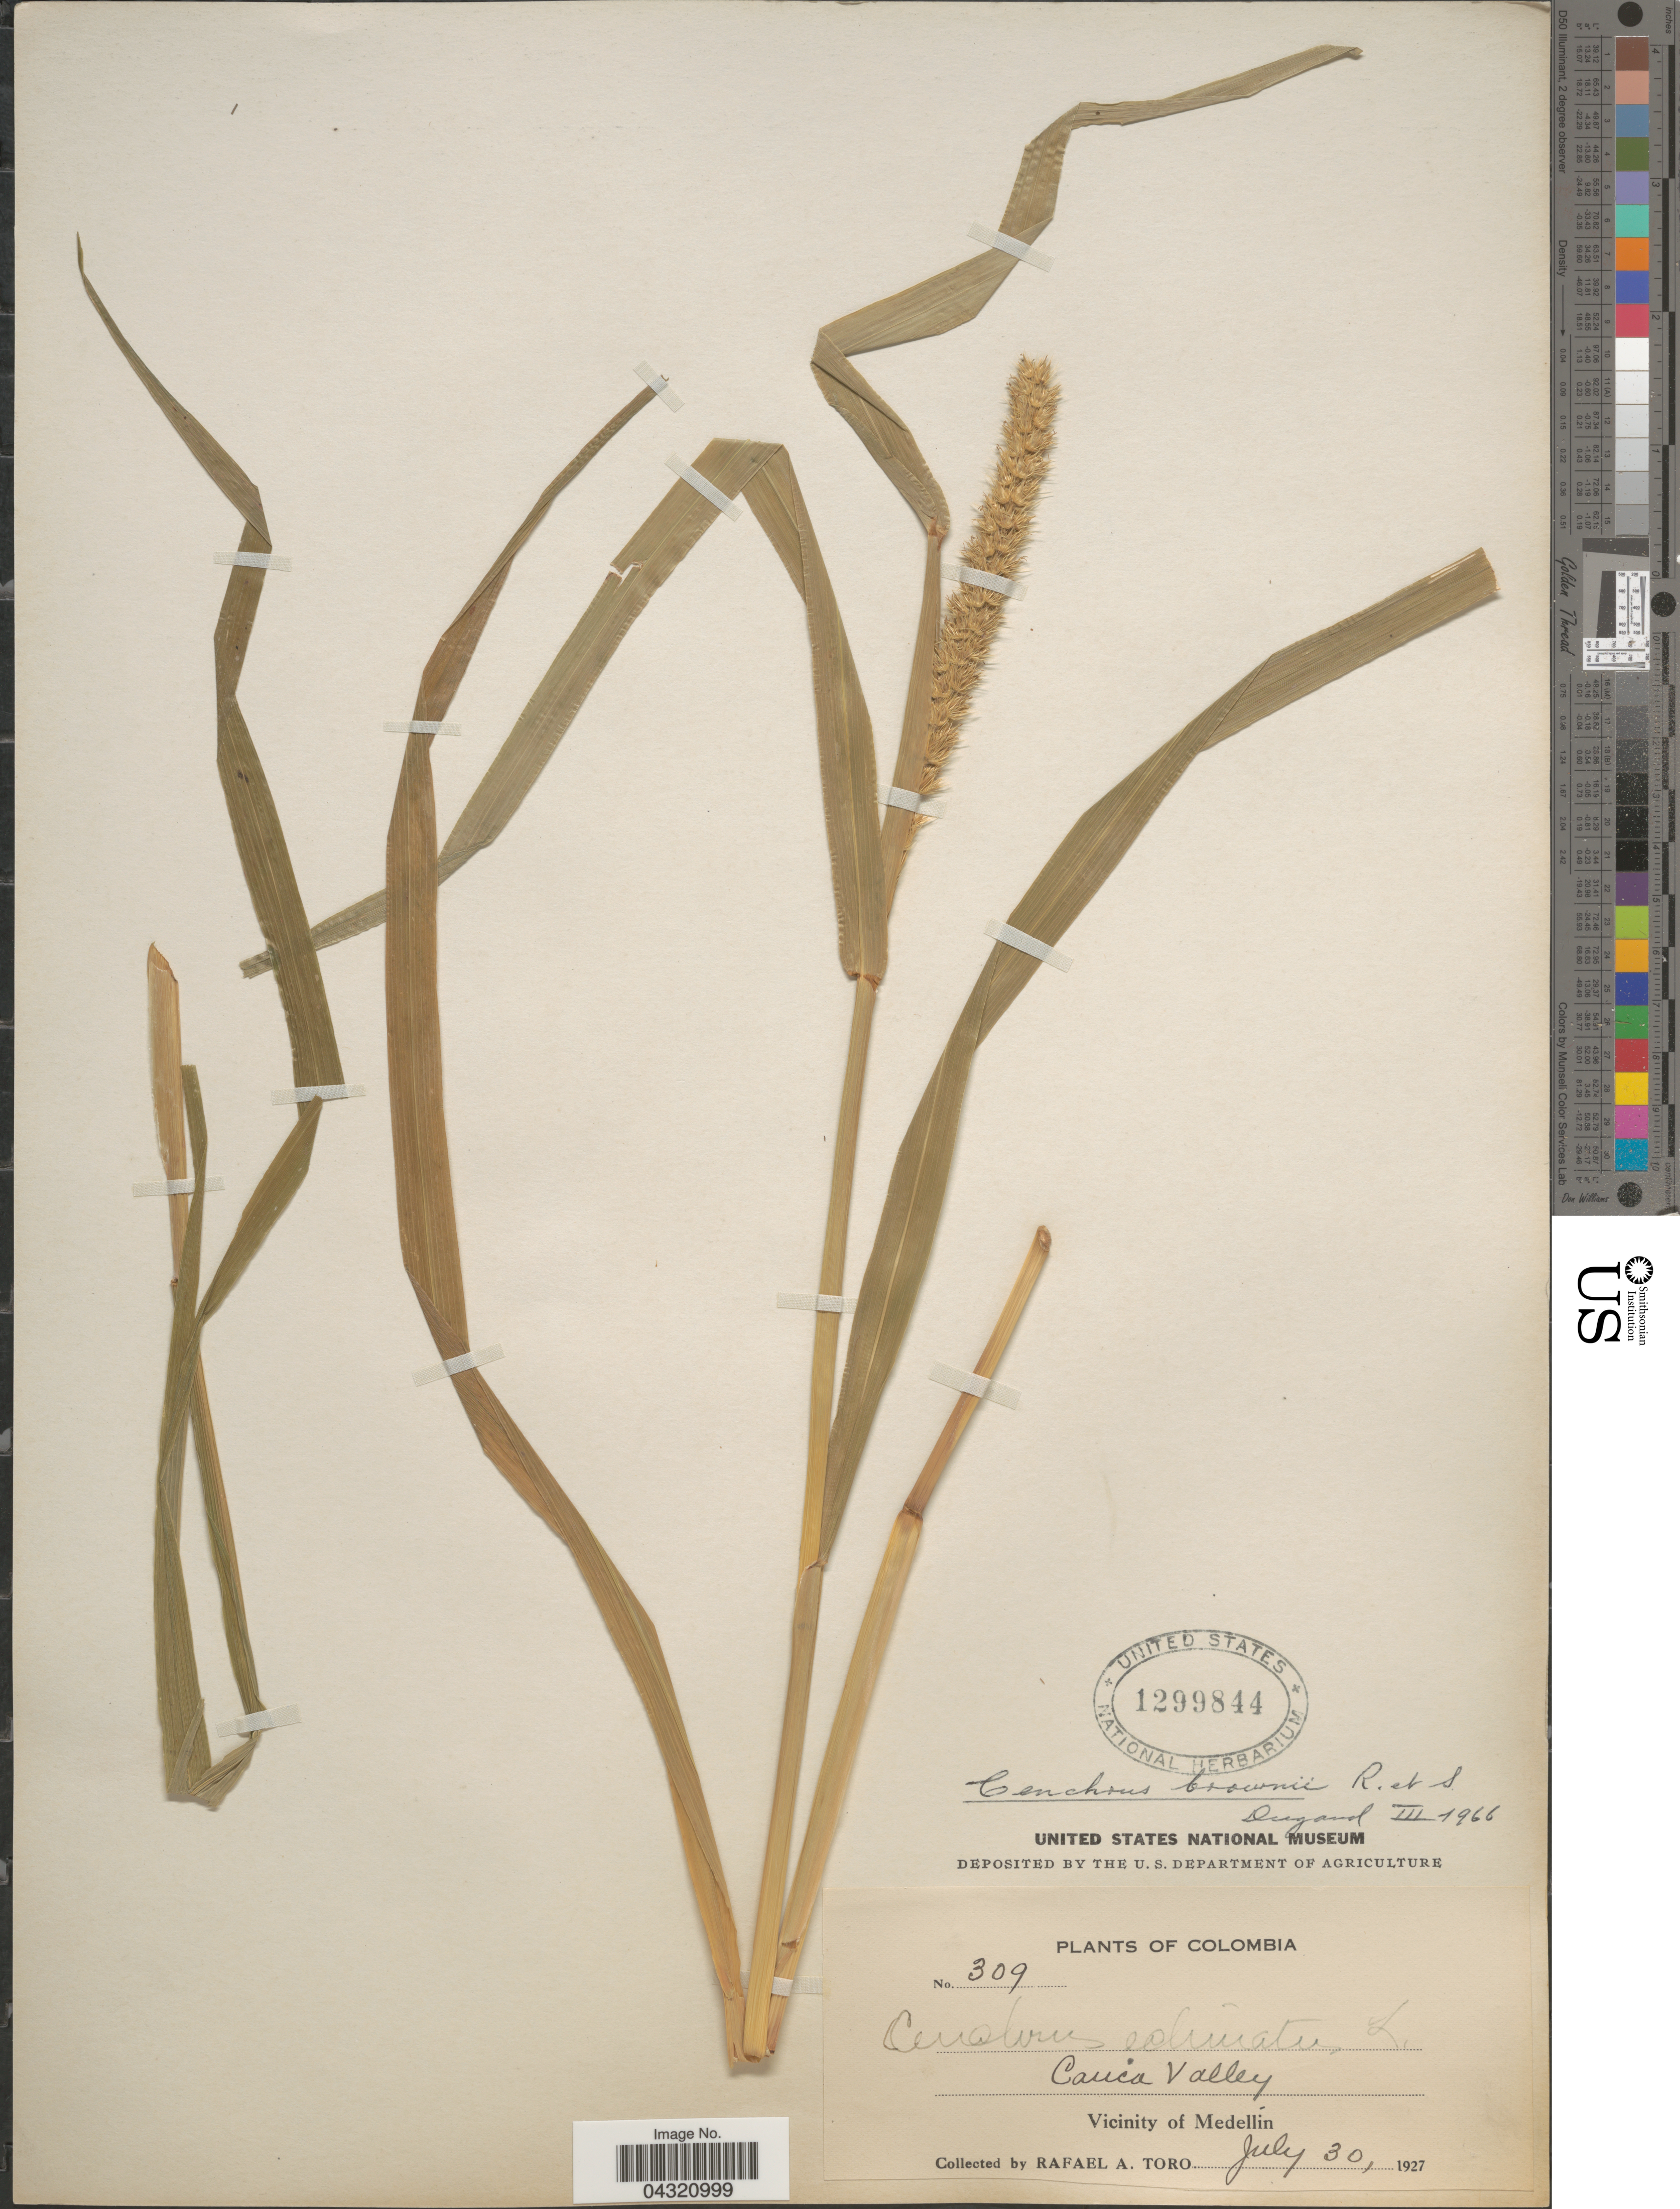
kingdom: Plantae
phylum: Tracheophyta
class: Liliopsida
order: Poales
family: Poaceae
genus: Cenchrus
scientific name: Cenchrus brownii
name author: Roem. & Schult.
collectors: R. A. Toro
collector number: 309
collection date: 1927-07-30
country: Colombia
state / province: Cauca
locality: Cauca Valley. Vicinity of Medellin.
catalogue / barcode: US 1299844